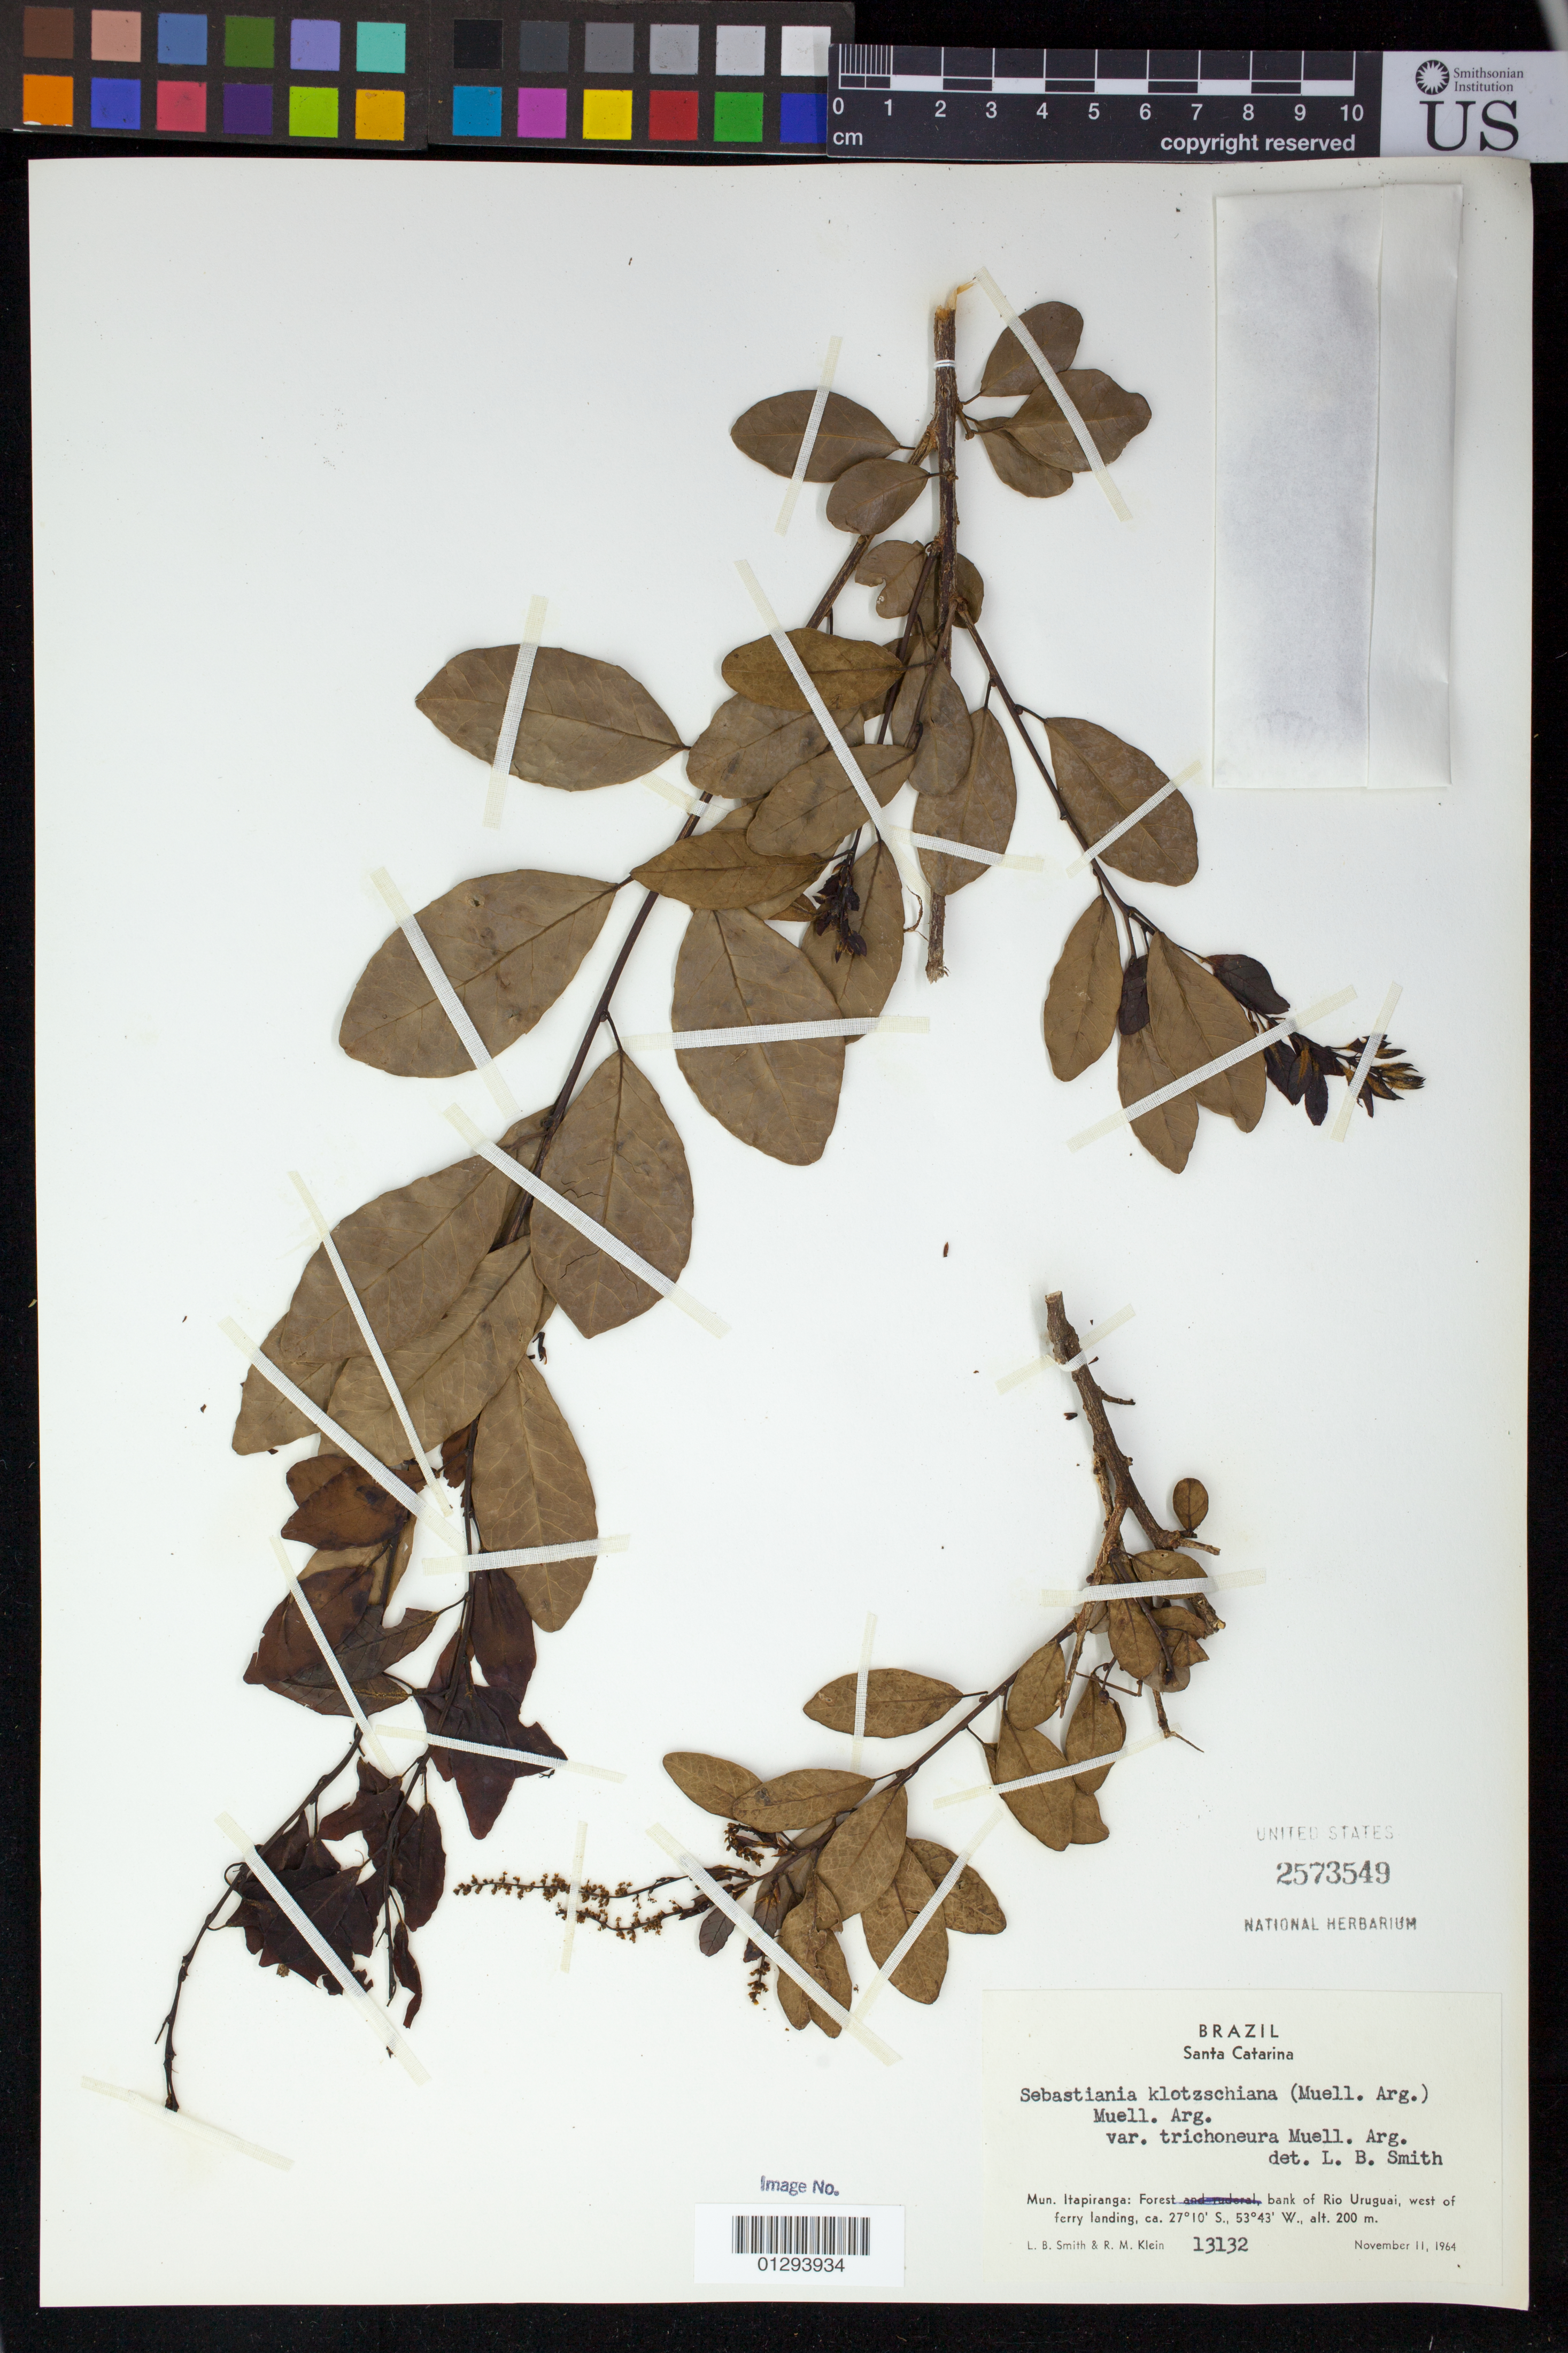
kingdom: Plantae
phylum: Tracheophyta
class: Magnoliopsida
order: Malpighiales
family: Euphorbiaceae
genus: Sebastiania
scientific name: Sebastiania commersoniana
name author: (Baill.) L.B. Sm. & Downs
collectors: L. Smith & R. M. Klein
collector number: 13132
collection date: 1964-11-11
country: Brazil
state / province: Santa Catarina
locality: Mun. Itapiranga: Forest bank of Rio Uruguai, west of ferry landing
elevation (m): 200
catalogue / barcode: US 2573549